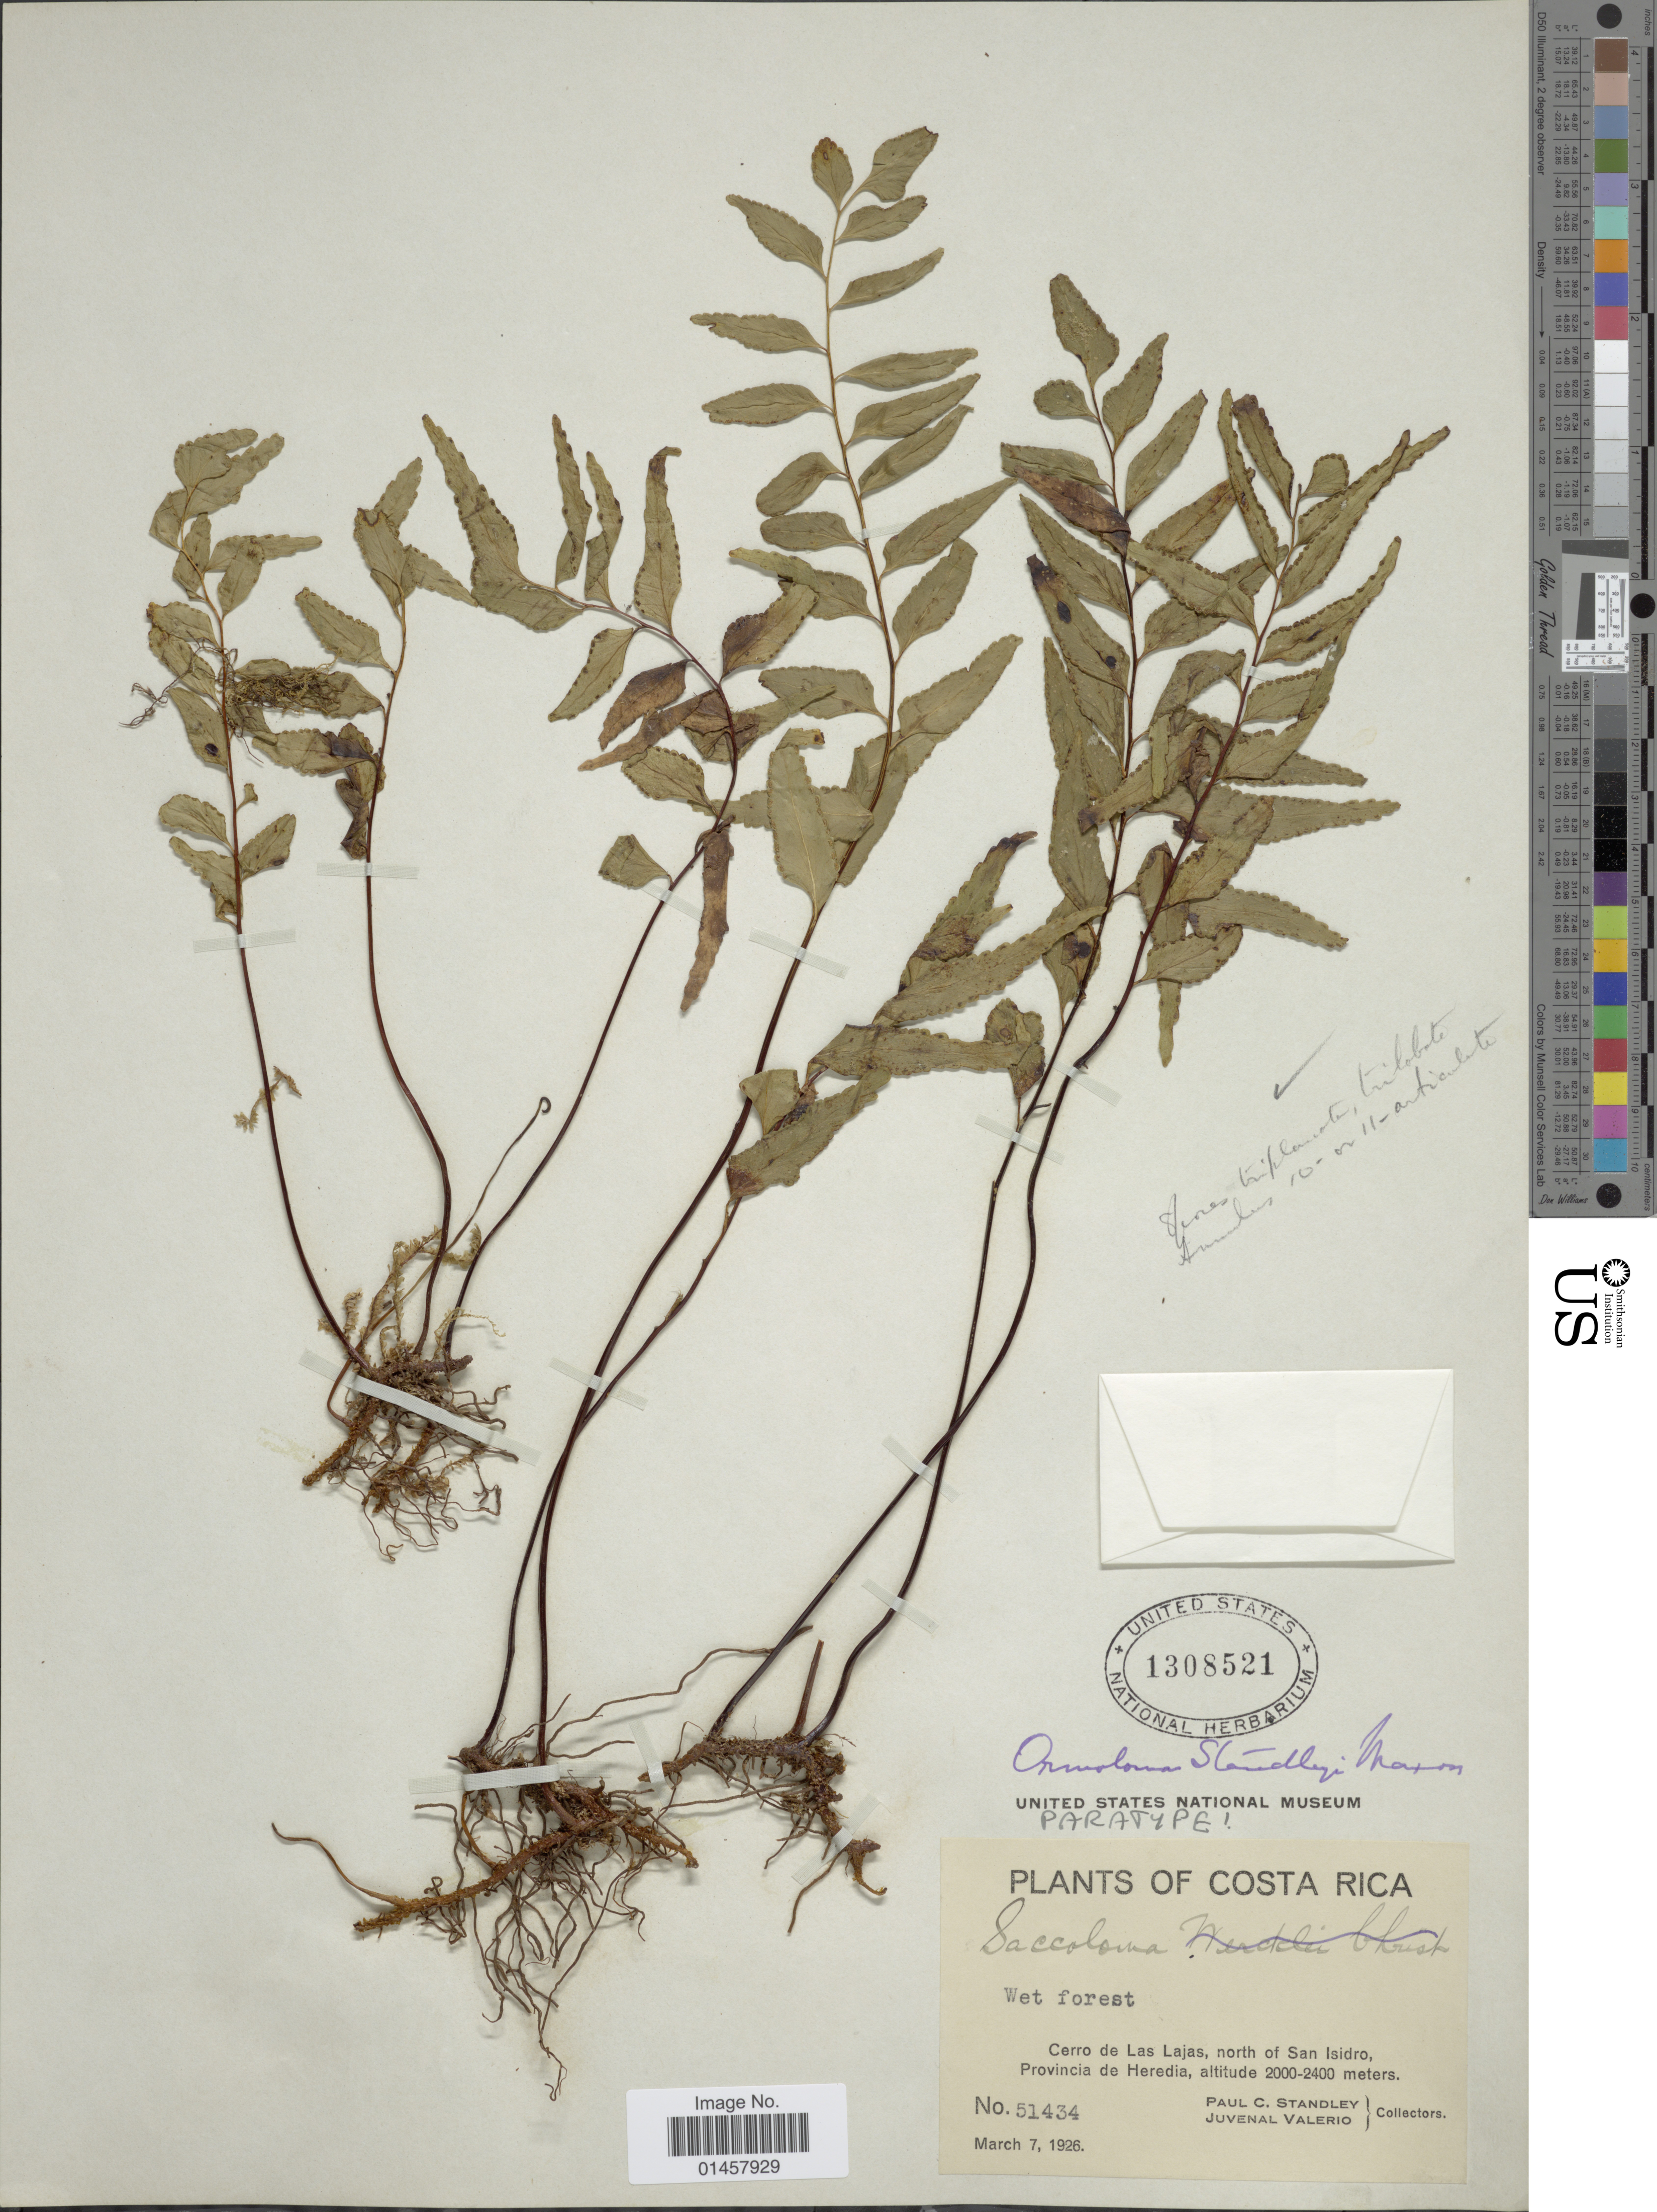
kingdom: Plantae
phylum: Tracheophyta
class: Polypodiopsida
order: Polypodiales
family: Lindsaeaceae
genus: Lindsaea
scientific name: Lindsaea standleyi comb. ined.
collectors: P. C. Standley & J. Valerio R.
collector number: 51434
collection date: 1926-03-07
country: Costa Rica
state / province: Heredia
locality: Cerro de las Lajas, north of San Isidro, Provincia de Heredia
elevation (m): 2000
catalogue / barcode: US 1308521